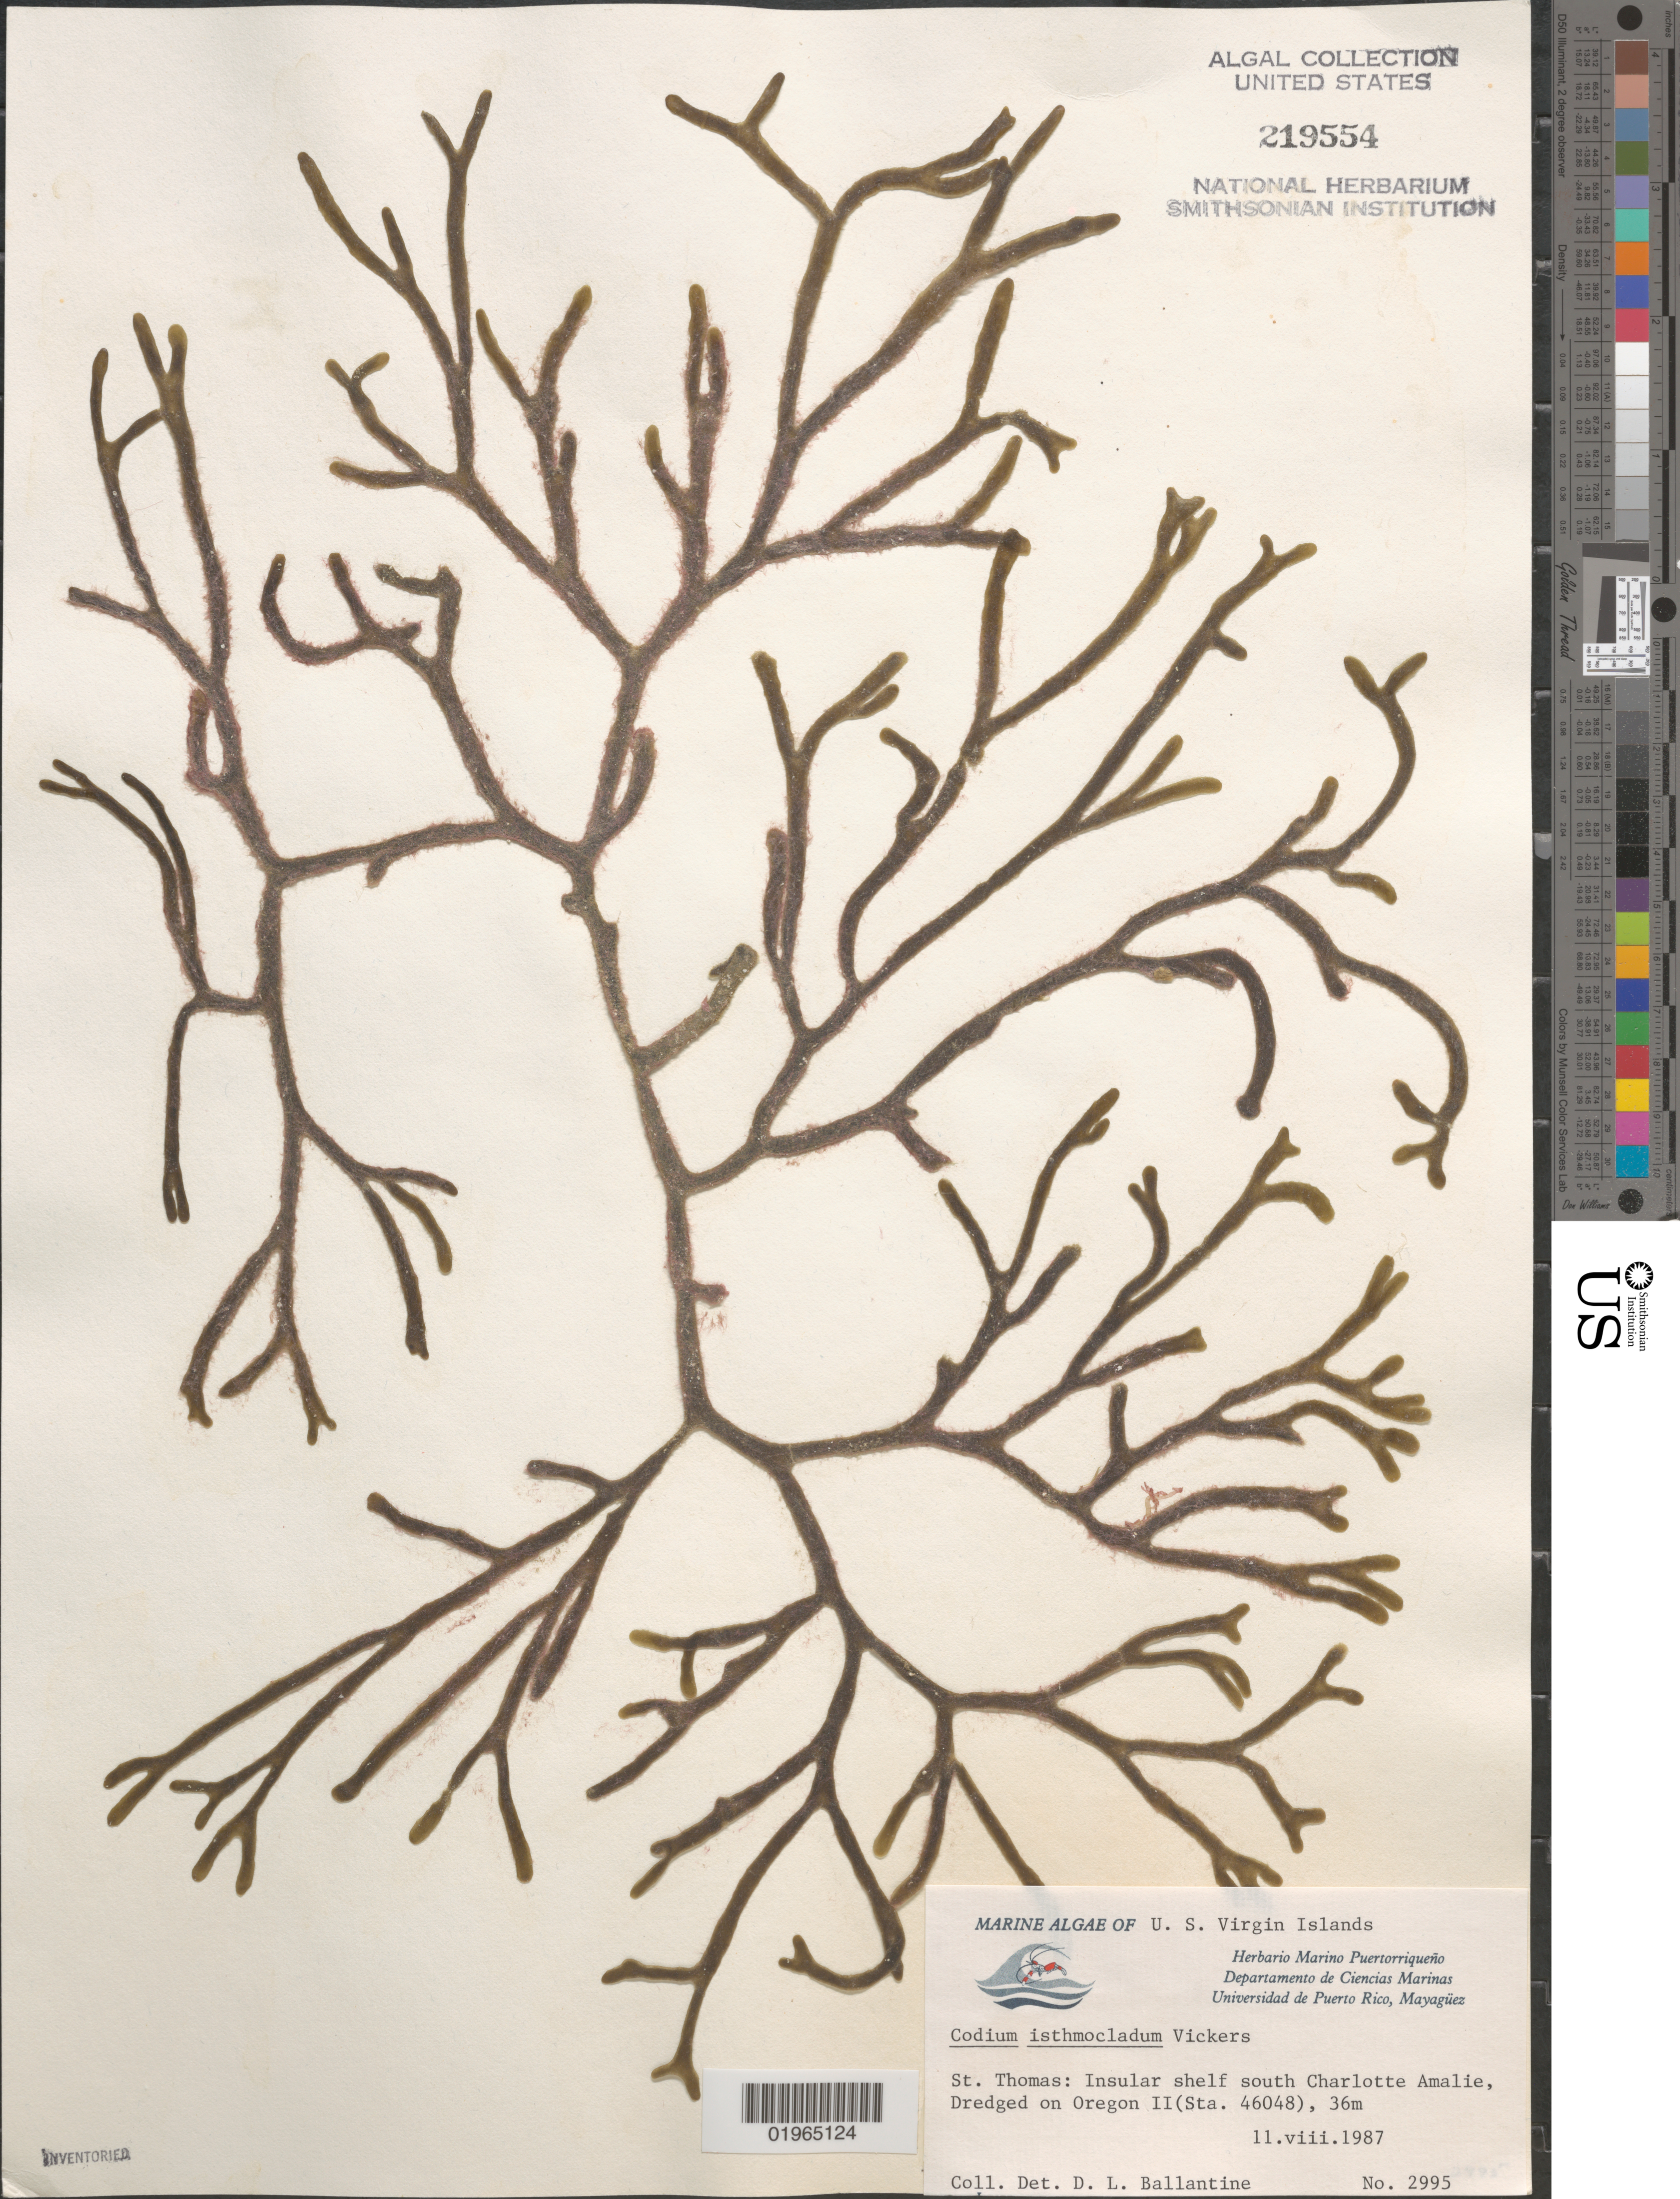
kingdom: Plantae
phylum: Chlorophyta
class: Ulvophyceae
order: Bryopsidales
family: Codiaceae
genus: Codium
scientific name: Codium isthmocladum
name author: Vickers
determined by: Ballantine, D. L.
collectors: D.L. Ballantine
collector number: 2995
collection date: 1987-08-11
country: U.S. Virgin Islands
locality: Insular shelf south Charlotte Amalie. Dredged on Oregon II (Sta. 46048)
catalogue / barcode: US 219554